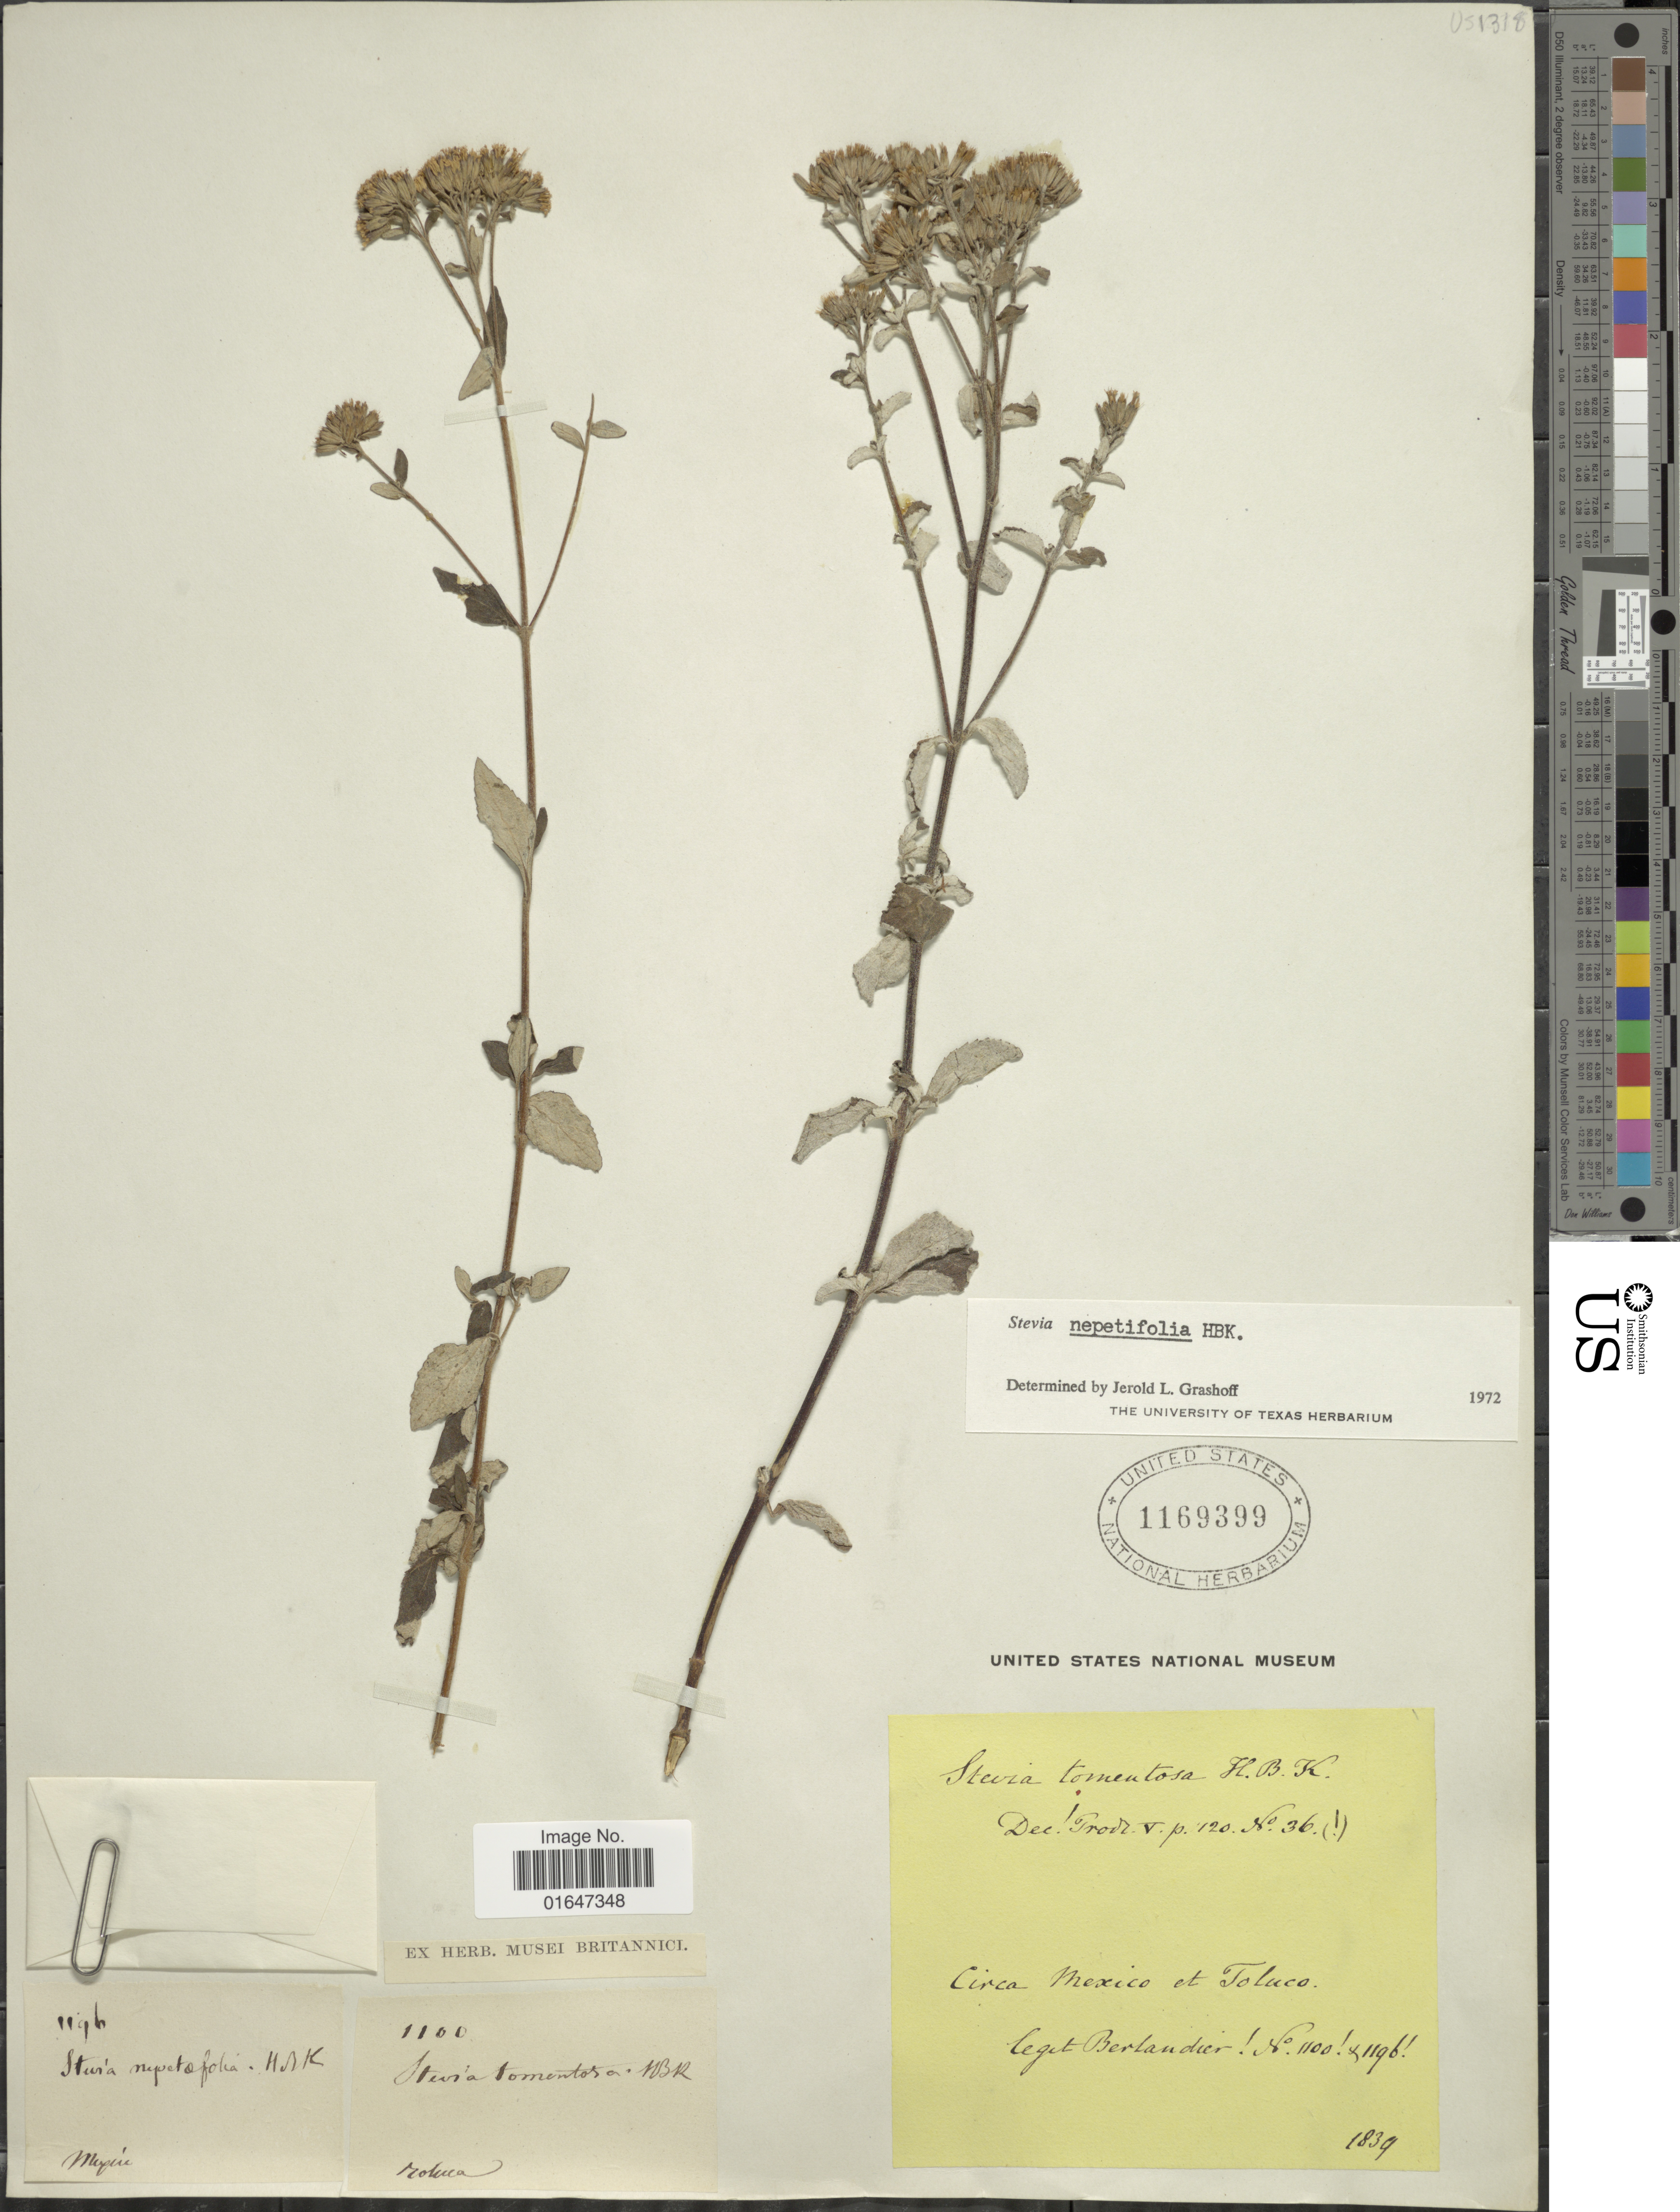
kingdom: Plantae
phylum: Tracheophyta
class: Magnoliopsida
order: Asterales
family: Asteraceae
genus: Stevia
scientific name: Stevia suaveolens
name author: Lag.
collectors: J. L. Berlandier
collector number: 1100/1196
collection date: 1839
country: Mexico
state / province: México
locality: Circa Mexico et Toluco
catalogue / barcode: US 1169399